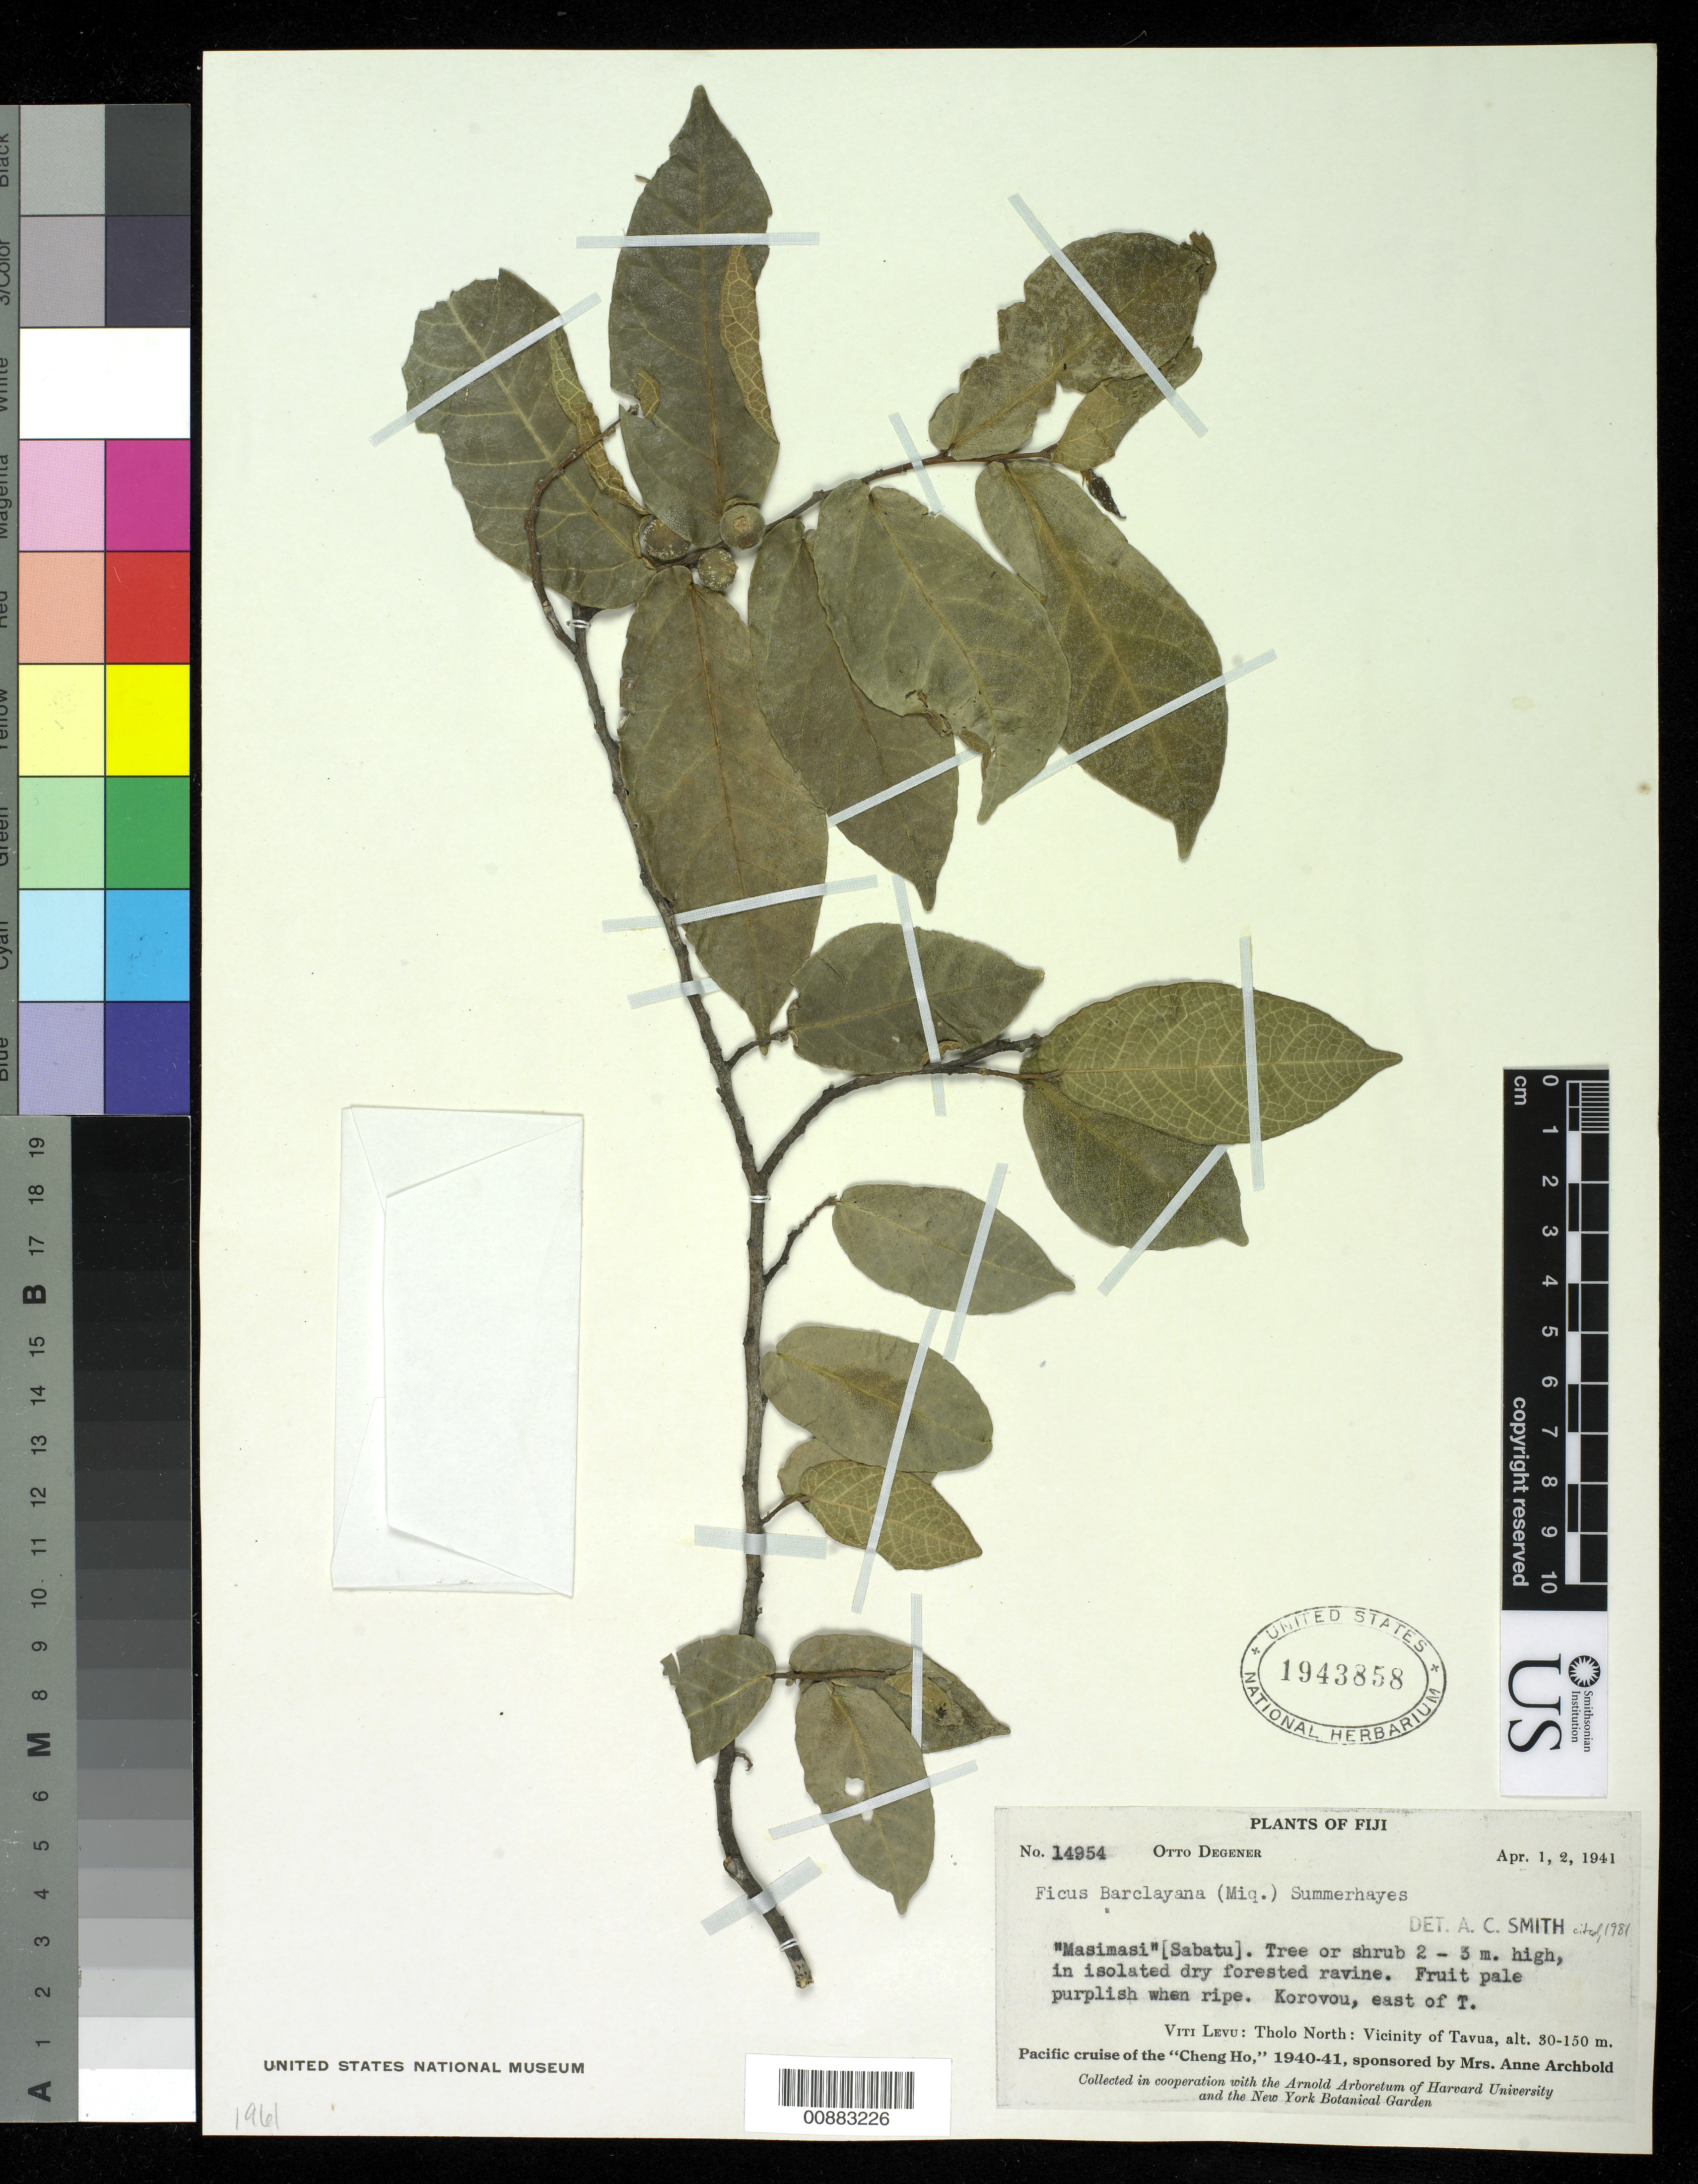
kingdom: Plantae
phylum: Tracheophyta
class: Magnoliopsida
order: Rosales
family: Moraceae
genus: Ficus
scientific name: Ficus barclayana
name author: (Miq.) Summerh.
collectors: O. Degener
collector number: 14954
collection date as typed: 01 Apr 1941 and 02 Apr 1941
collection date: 1941-04-01,1941-04-02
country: Fiji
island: Viti Levu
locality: Tholo North: Vicinity of Tavua.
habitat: Isolated dry ravine . Korovou, east of T.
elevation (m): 30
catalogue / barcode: US 1943858